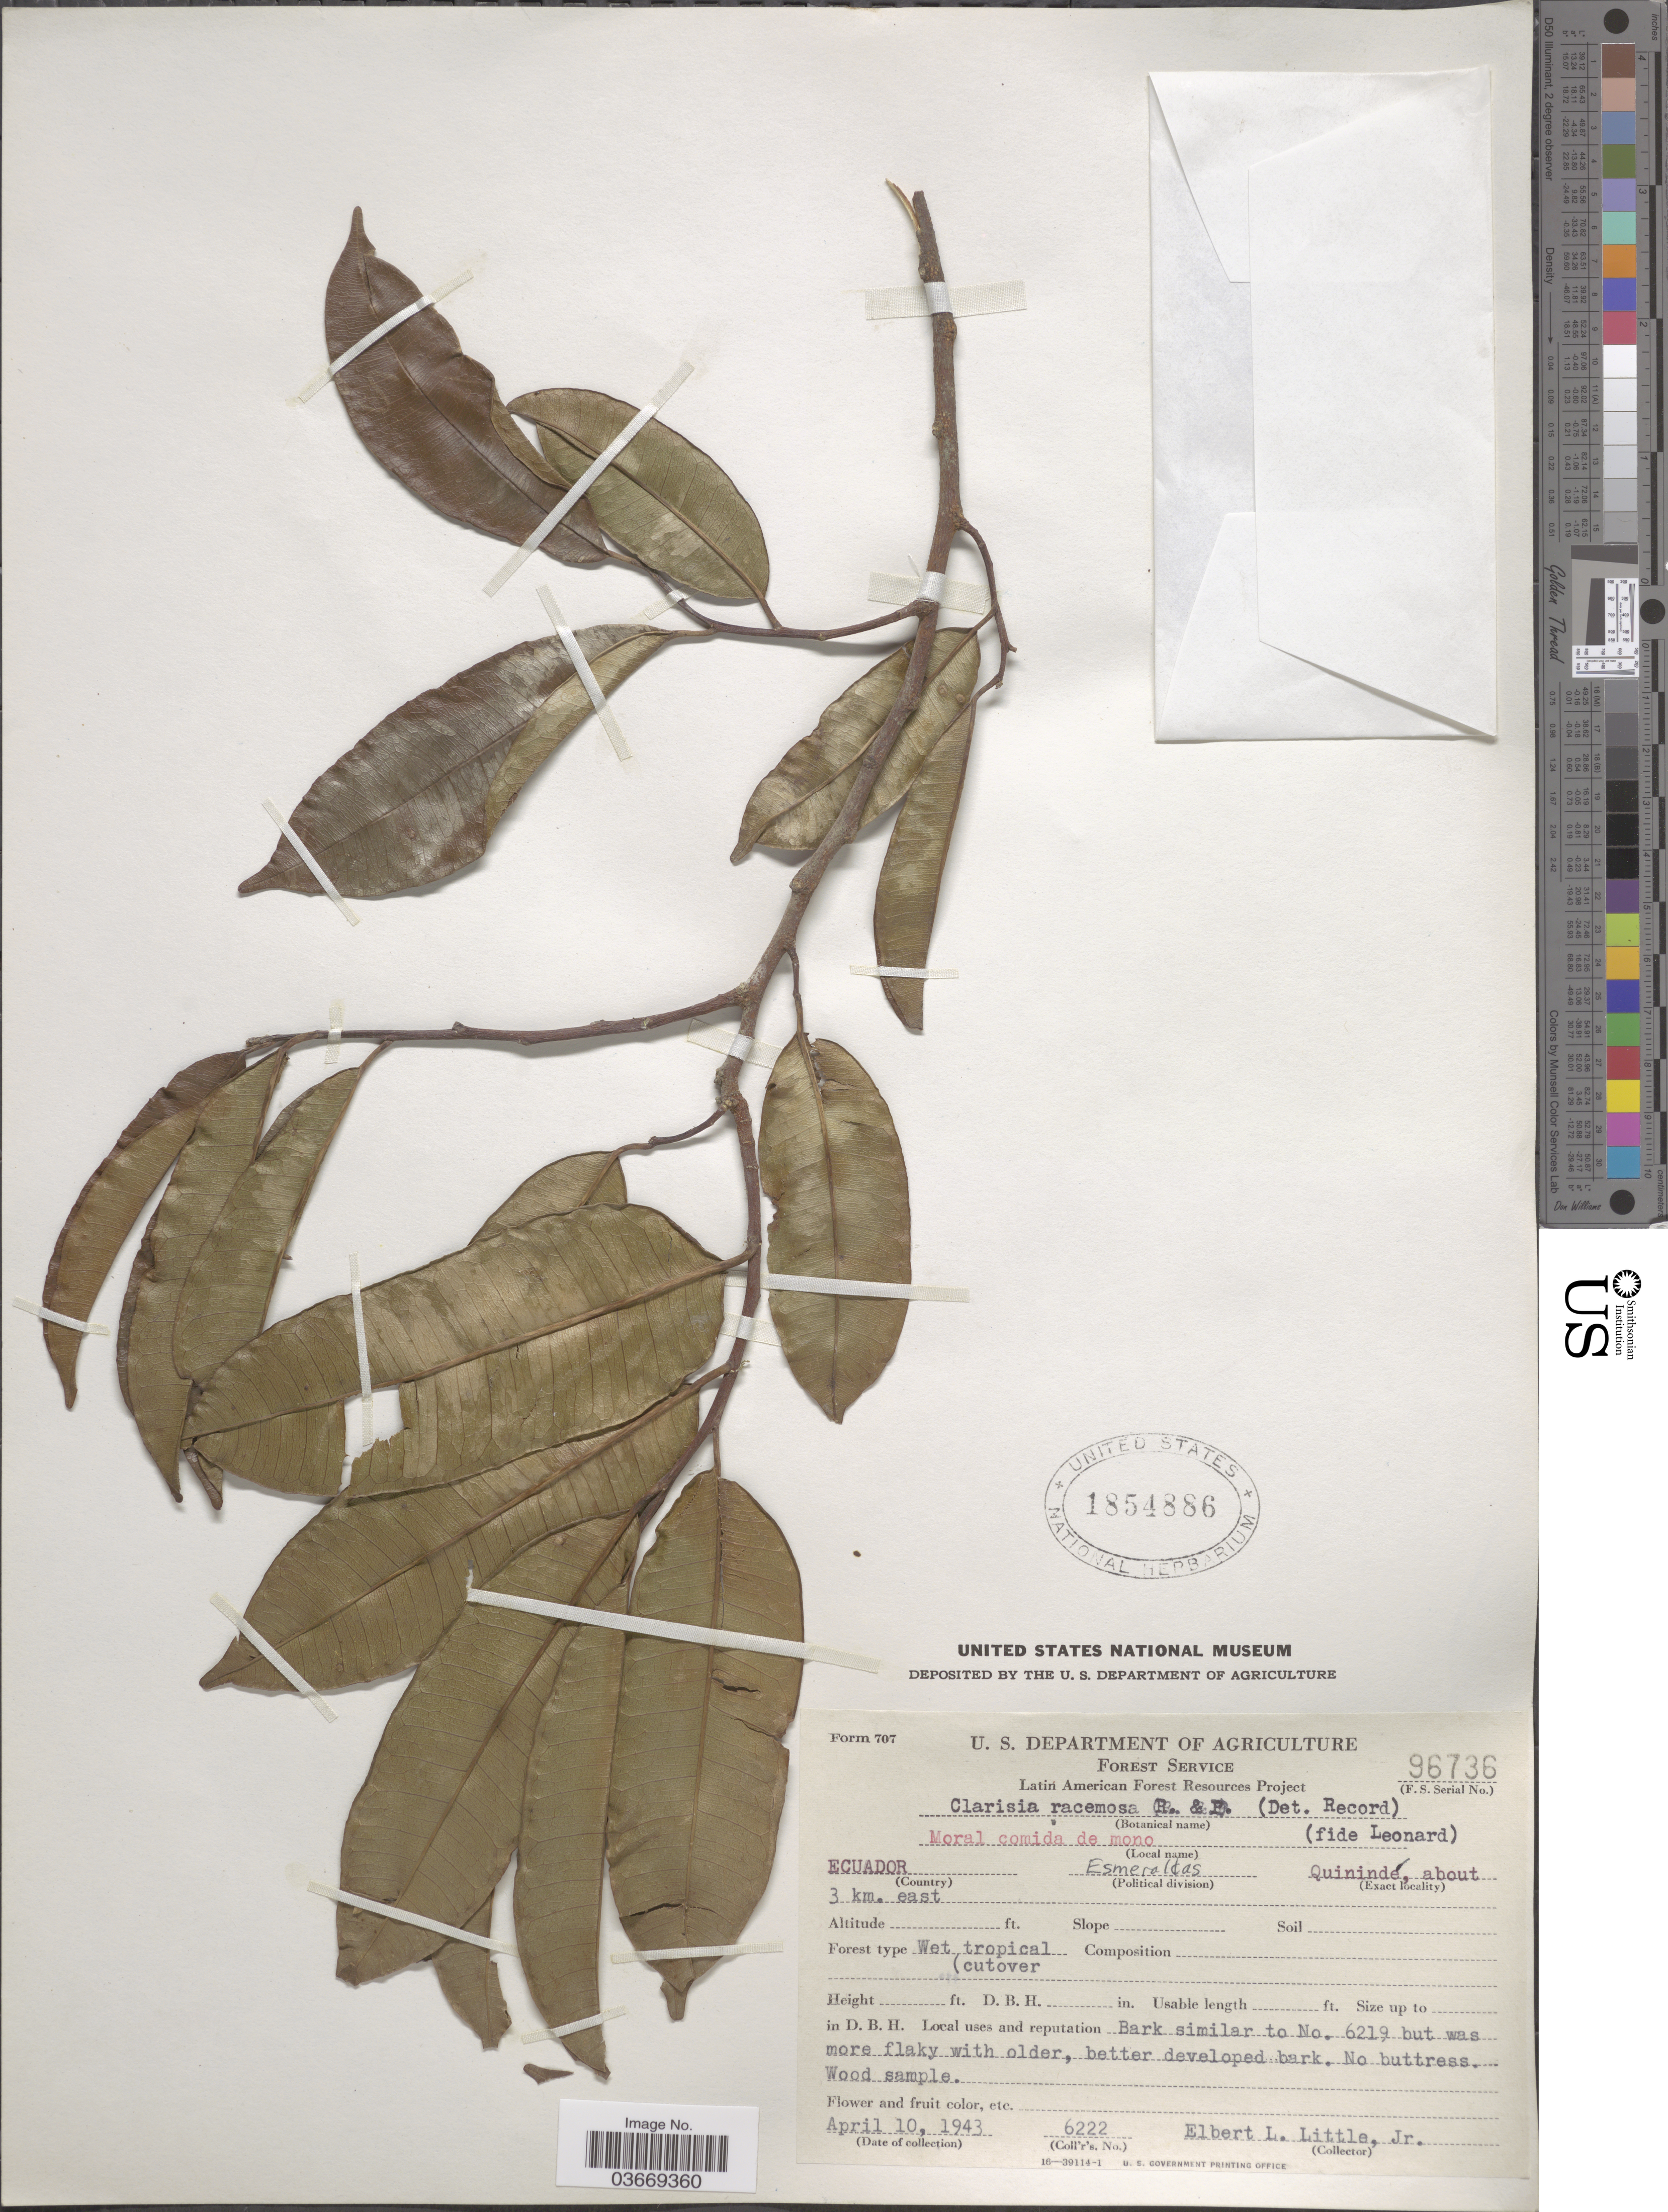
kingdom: Plantae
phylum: Tracheophyta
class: Magnoliopsida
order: Rosales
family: Moraceae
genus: Clarisia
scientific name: Clarisia racemosa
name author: Ruiz & Pav.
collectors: E. L. Little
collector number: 6222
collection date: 1943-04-10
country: Ecuador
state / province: Esmeraldas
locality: Quinindé, about 3 km. east.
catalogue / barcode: US 1854886